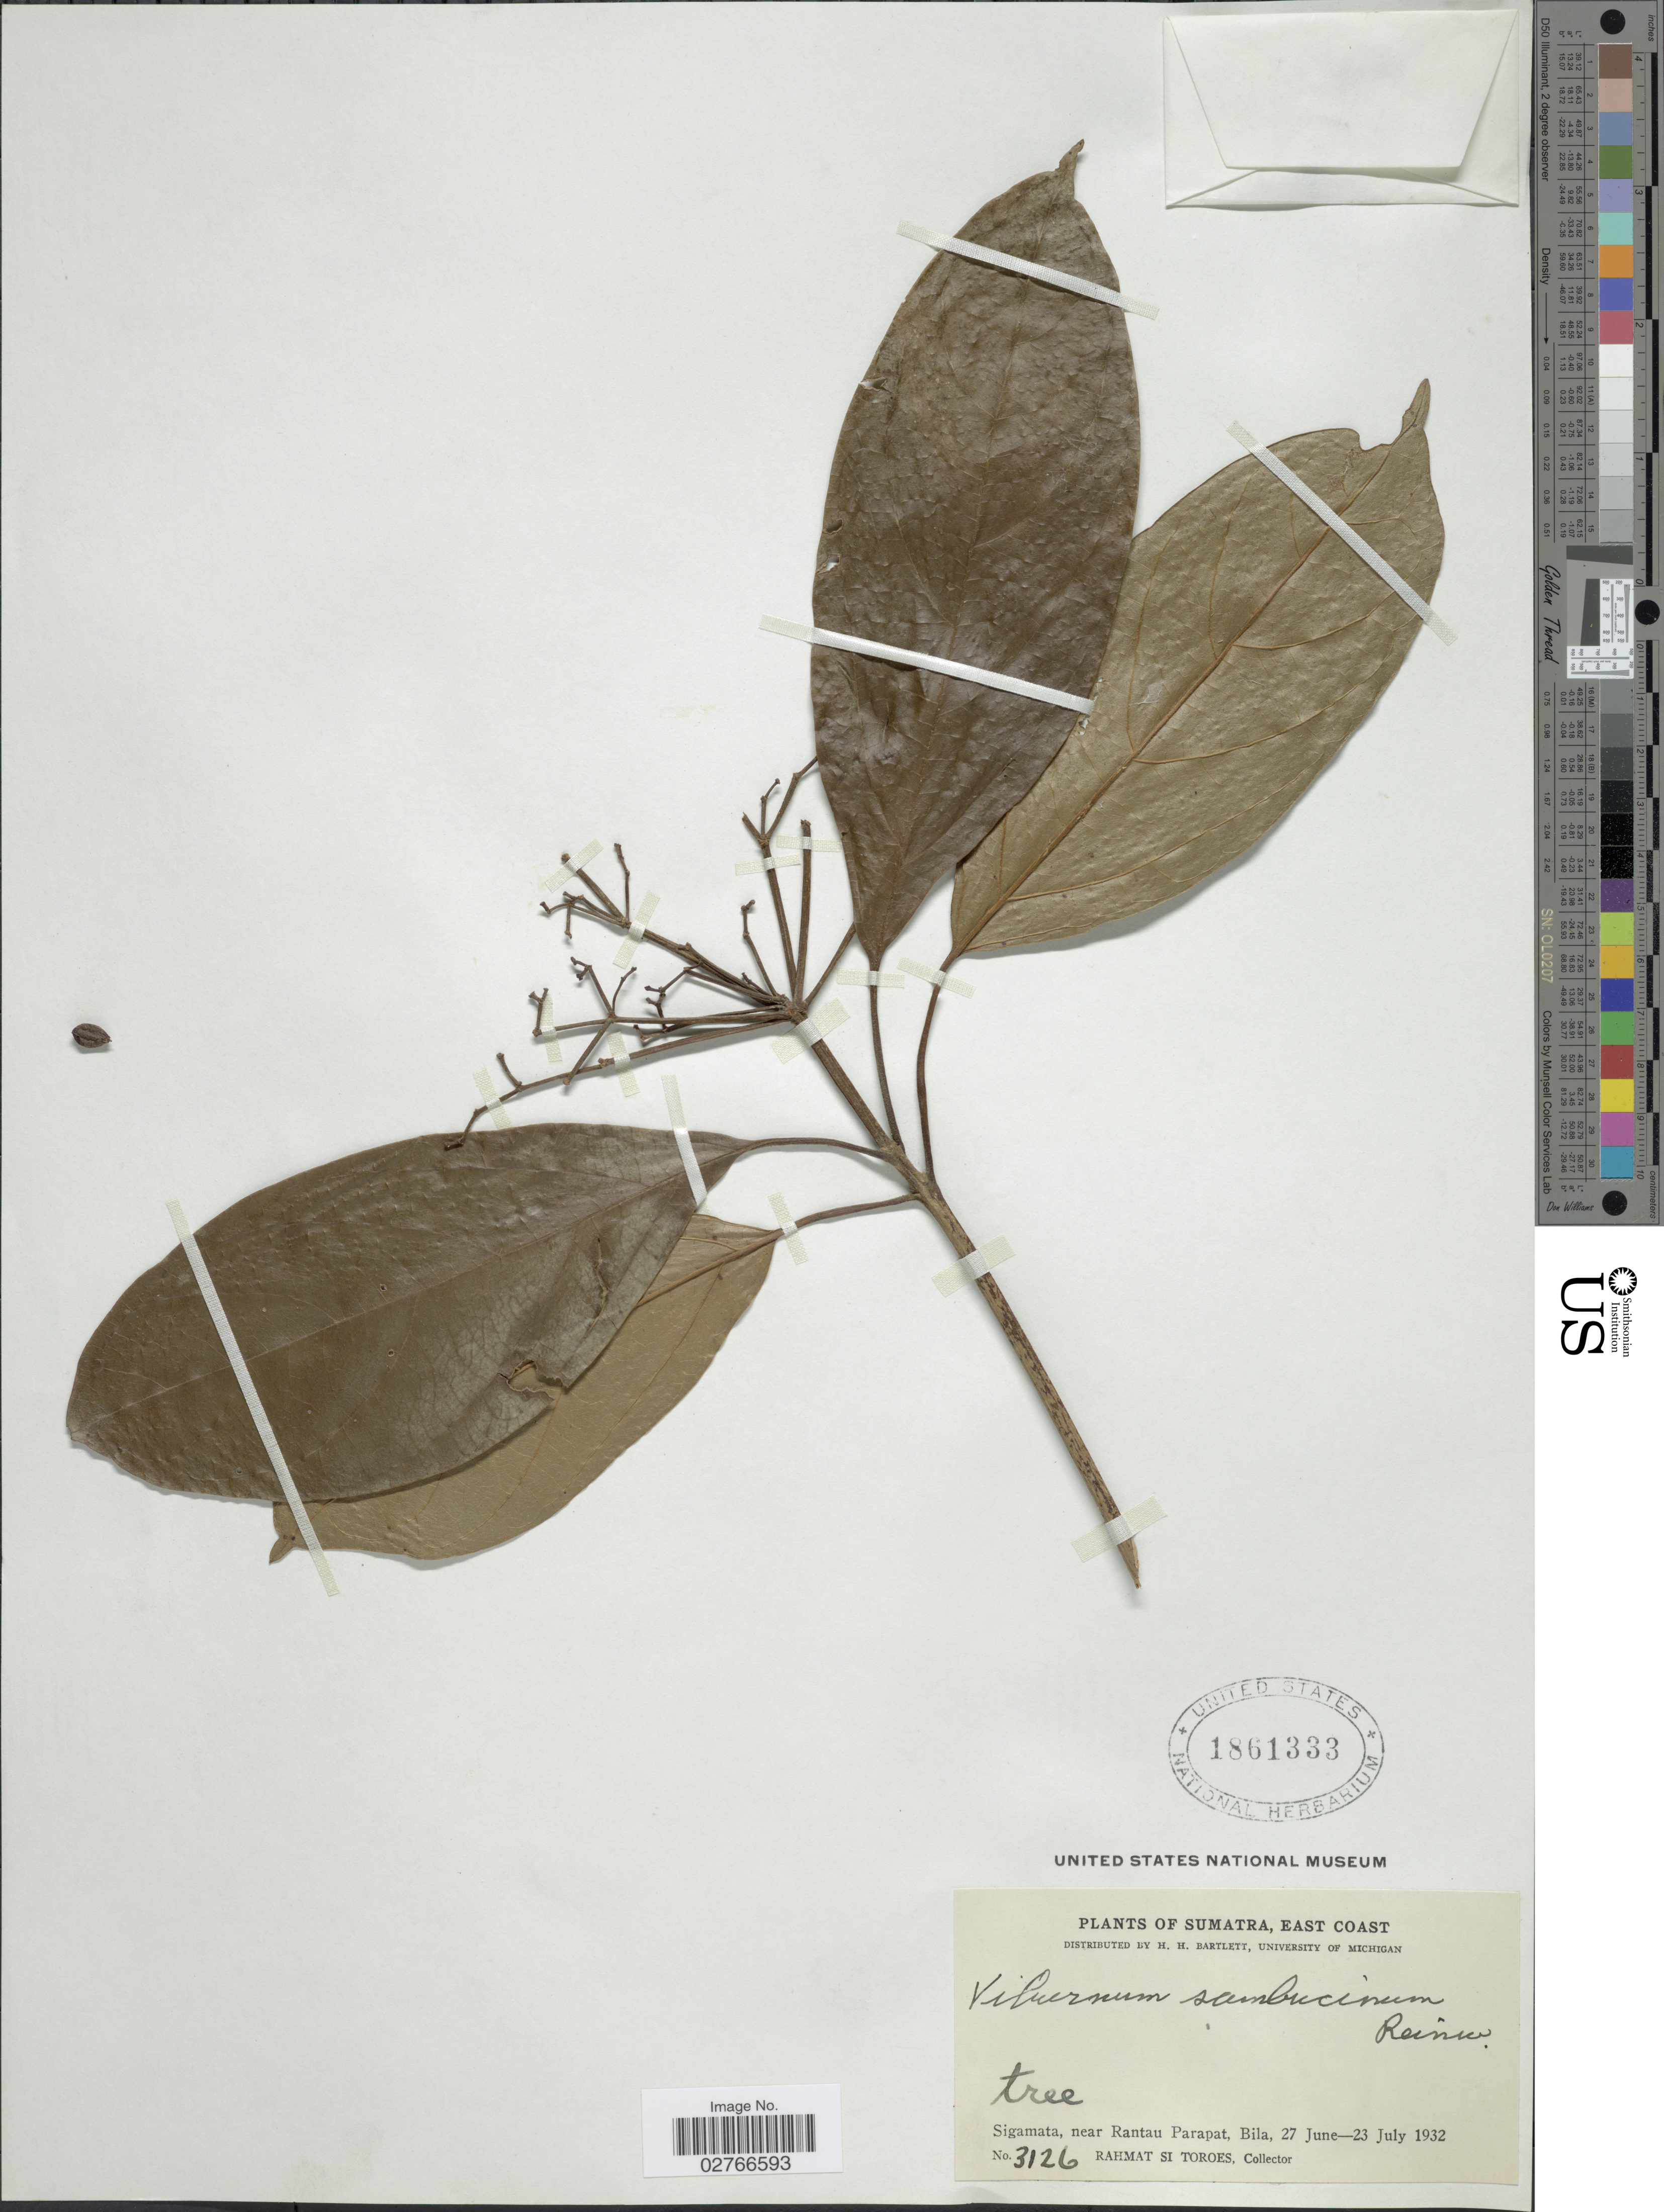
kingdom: Plantae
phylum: Tracheophyta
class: Magnoliopsida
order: Dipsacales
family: Viburnaceae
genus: Viburnum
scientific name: Viburnum sambucinum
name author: Reinw. ex Blume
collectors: Rahmat Si Boeea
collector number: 3126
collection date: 1932-06-27/1932-07-23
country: Indonesia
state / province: Sumatra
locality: East Coast. Sigamata, near Rantau Parapat, Bila.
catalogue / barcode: US 1861333